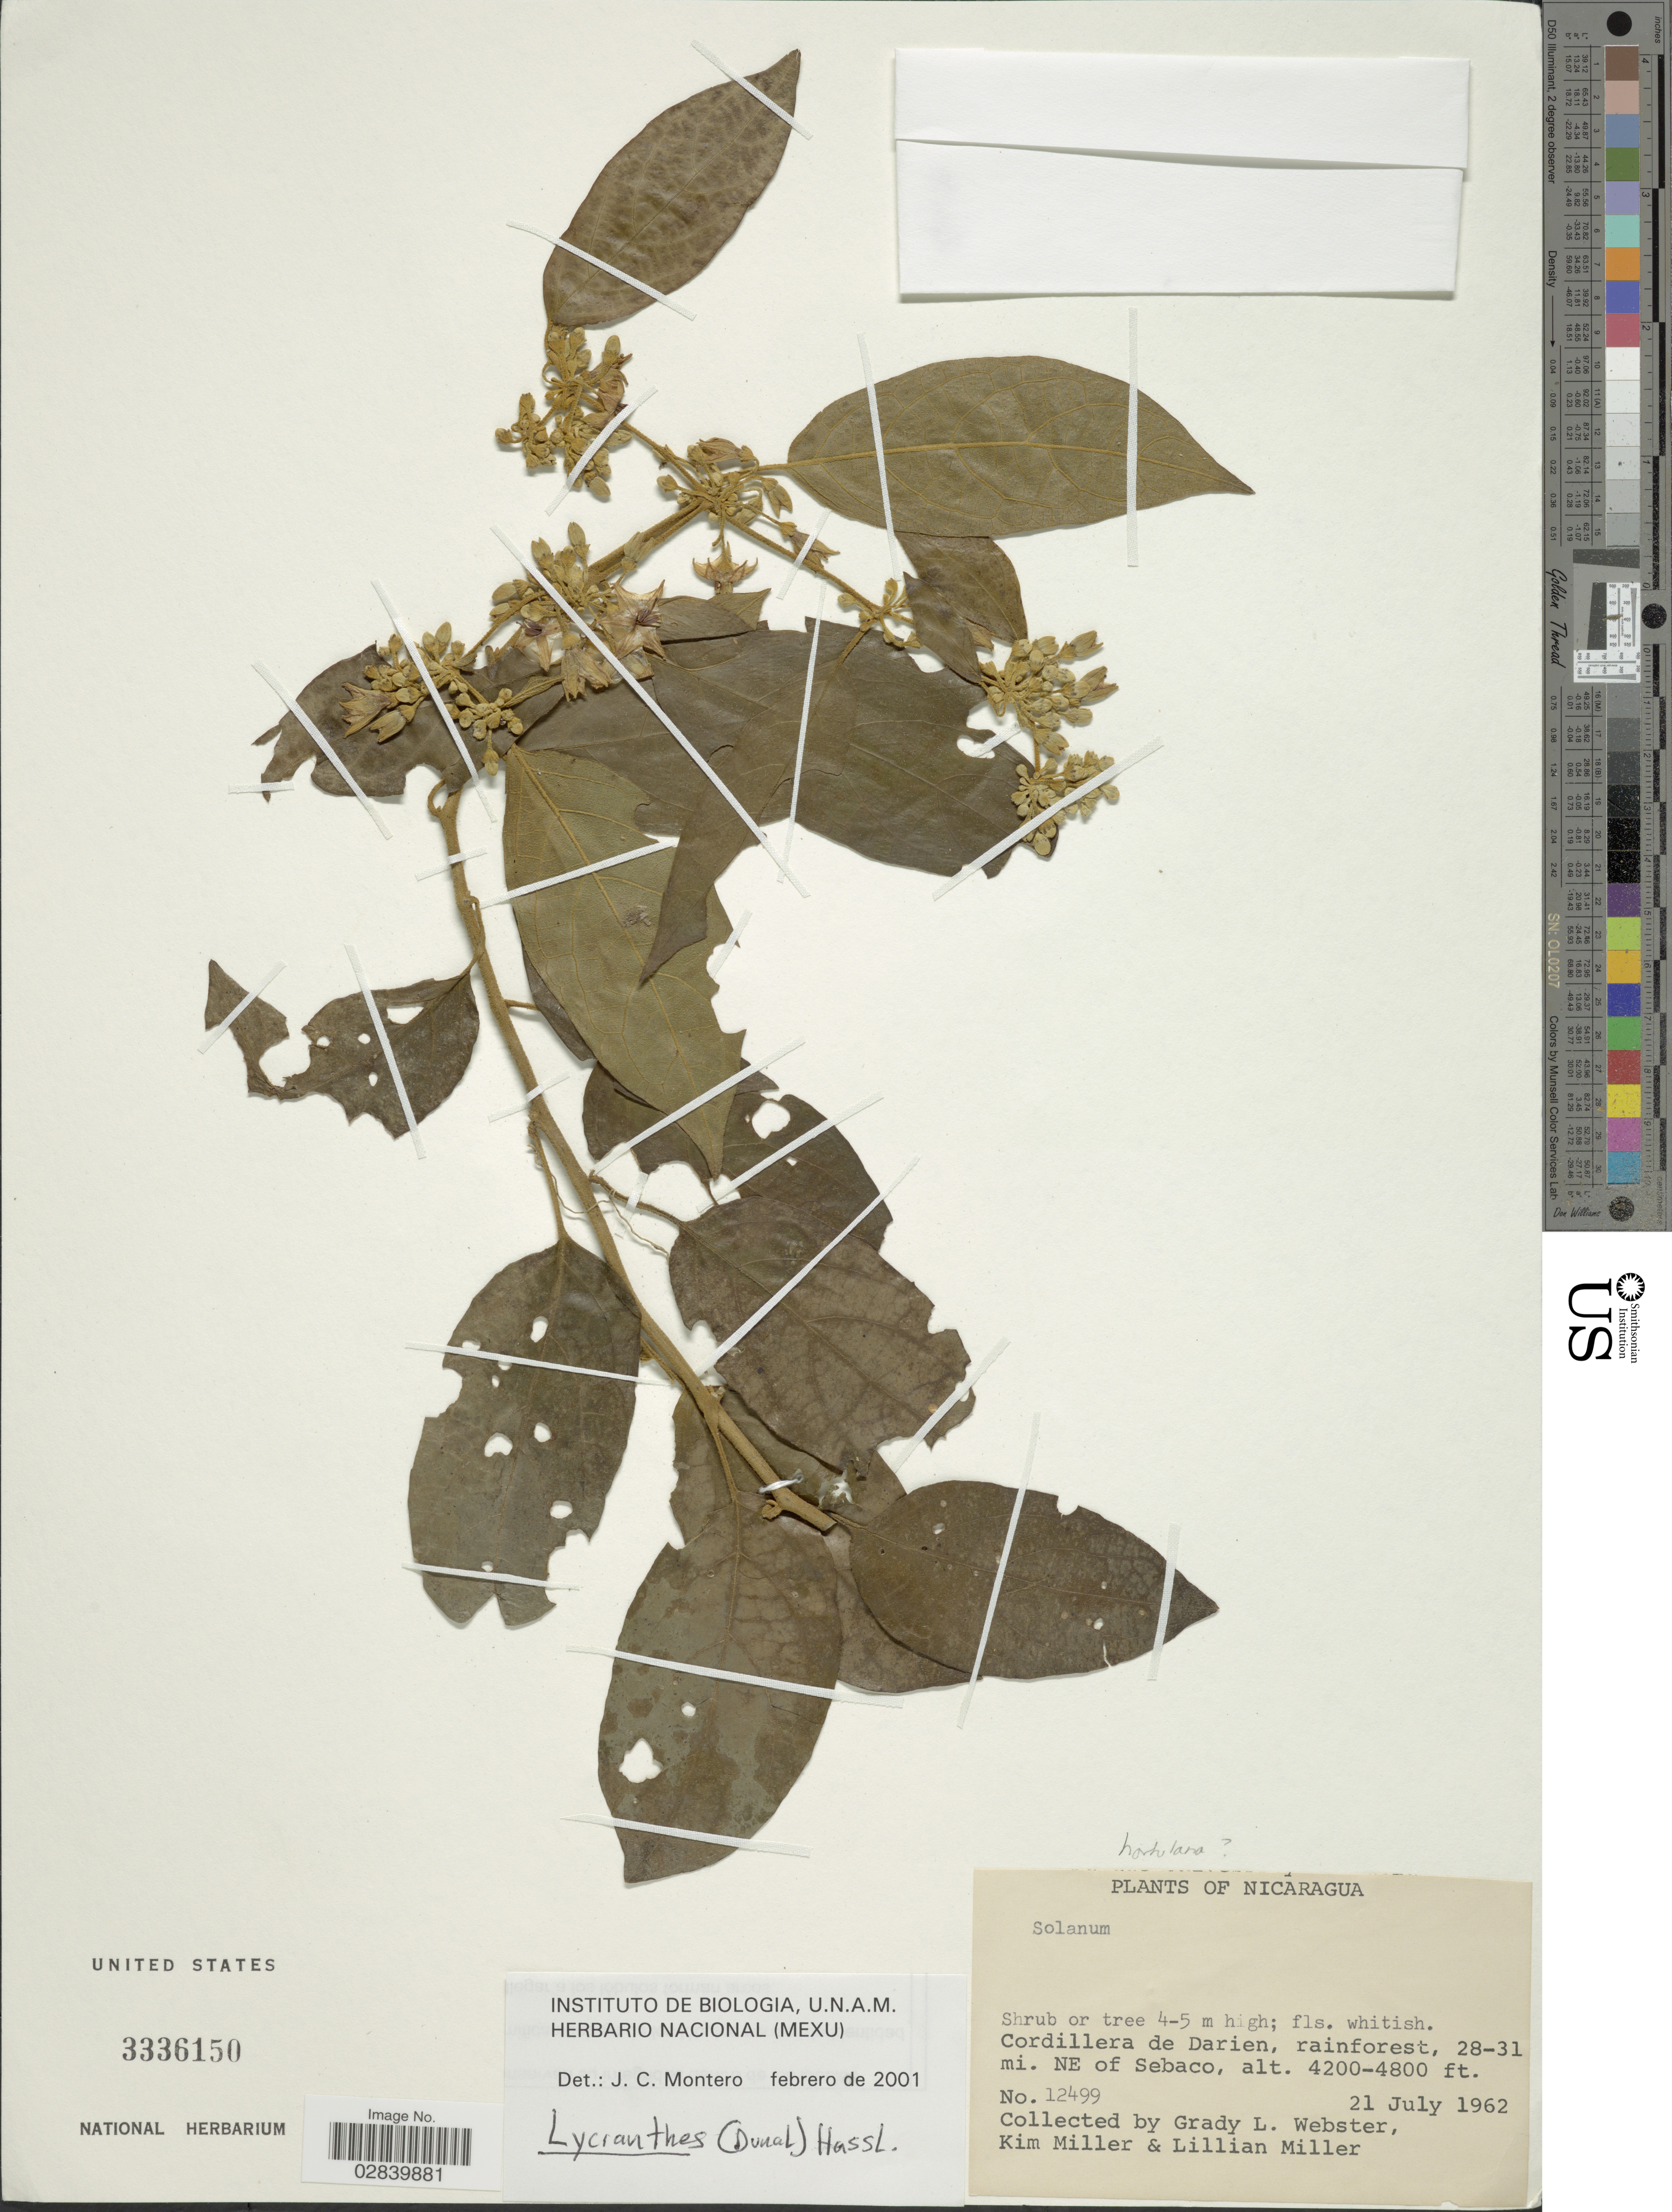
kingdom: Plantae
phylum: Tracheophyta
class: Magnoliopsida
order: Solanales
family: Solanaceae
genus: Lycianthes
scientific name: Lycianthes hortulana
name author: Standl. & L.O. Williams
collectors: G. L. Webster, K. Miller & L. Miller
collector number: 12499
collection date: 1962-07-21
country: Nicaragua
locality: Cordillera de Darien, rainforest, 28-31 mi. NE of Sebaco.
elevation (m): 1280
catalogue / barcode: US 3336150